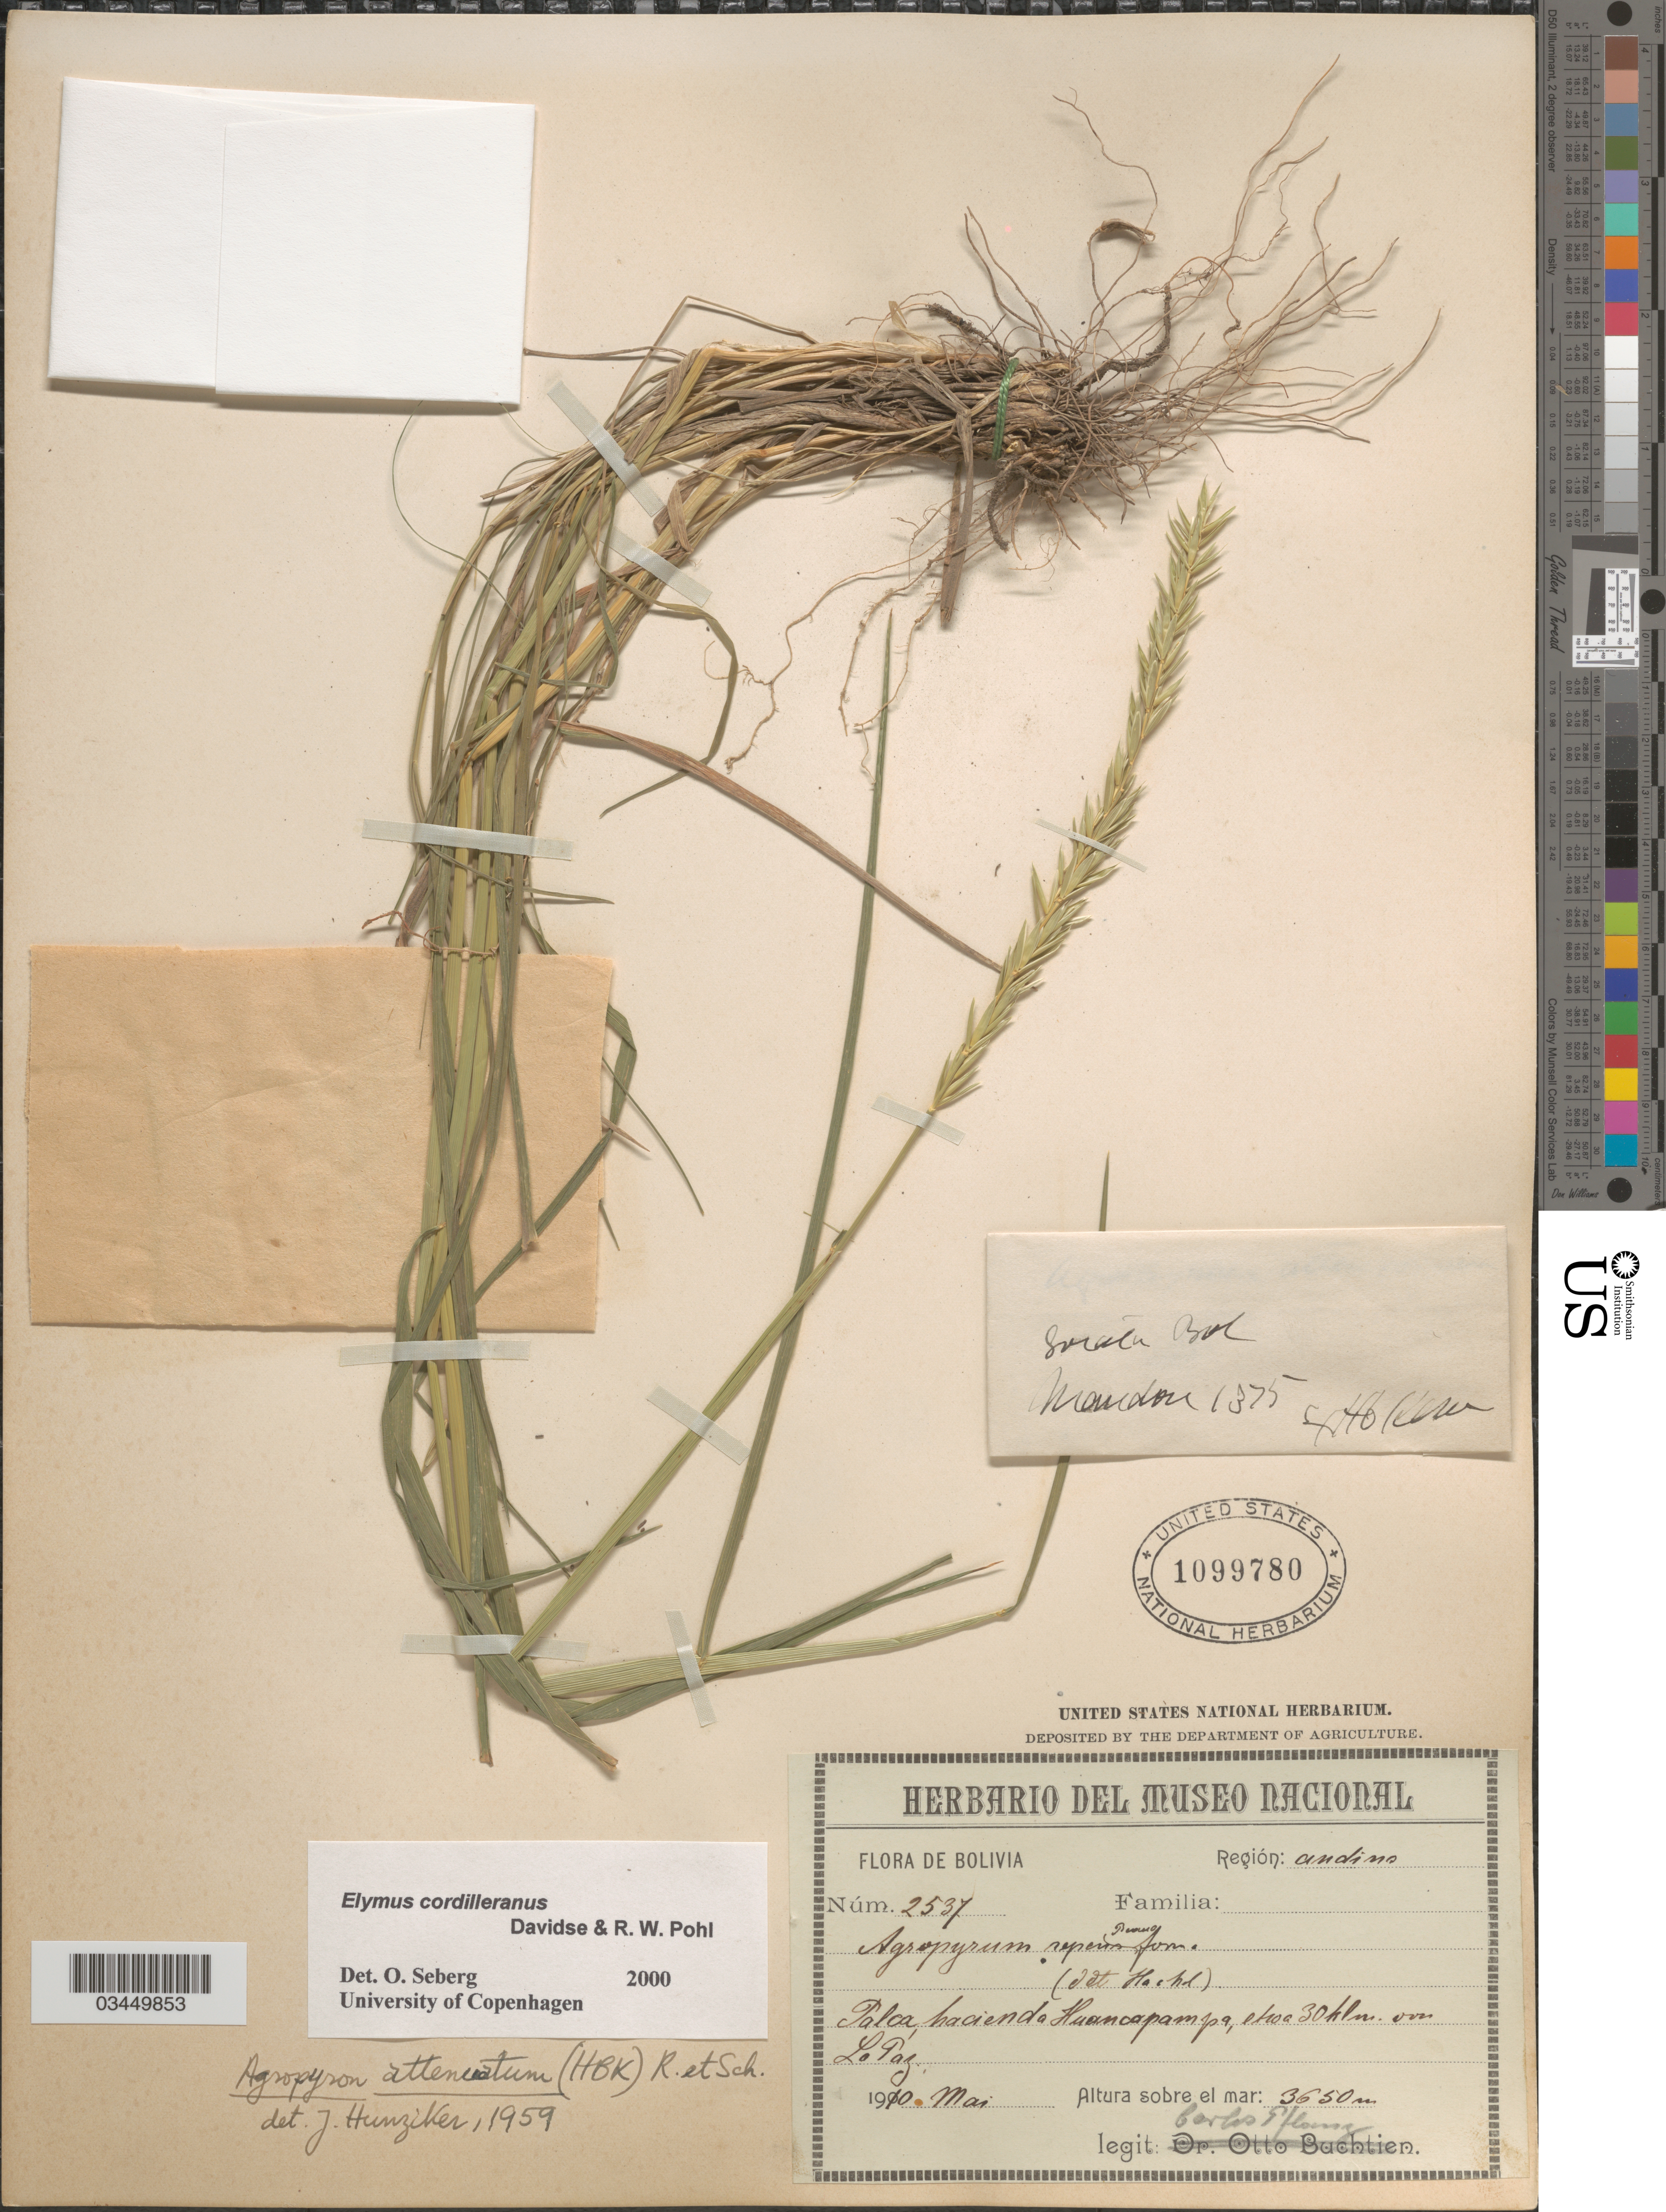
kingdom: Plantae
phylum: Tracheophyta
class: Liliopsida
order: Poales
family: Poaceae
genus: Elymus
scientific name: Elymus cordilleranus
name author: Davidse & R.W. Pohl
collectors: C. Pflanz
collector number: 2537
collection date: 1910-05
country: Bolivia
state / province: La Paz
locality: Región: andina. Palca, hacienda Huancapampa., etwa 30 klm. von La Paz.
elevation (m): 3650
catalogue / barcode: US 1099780